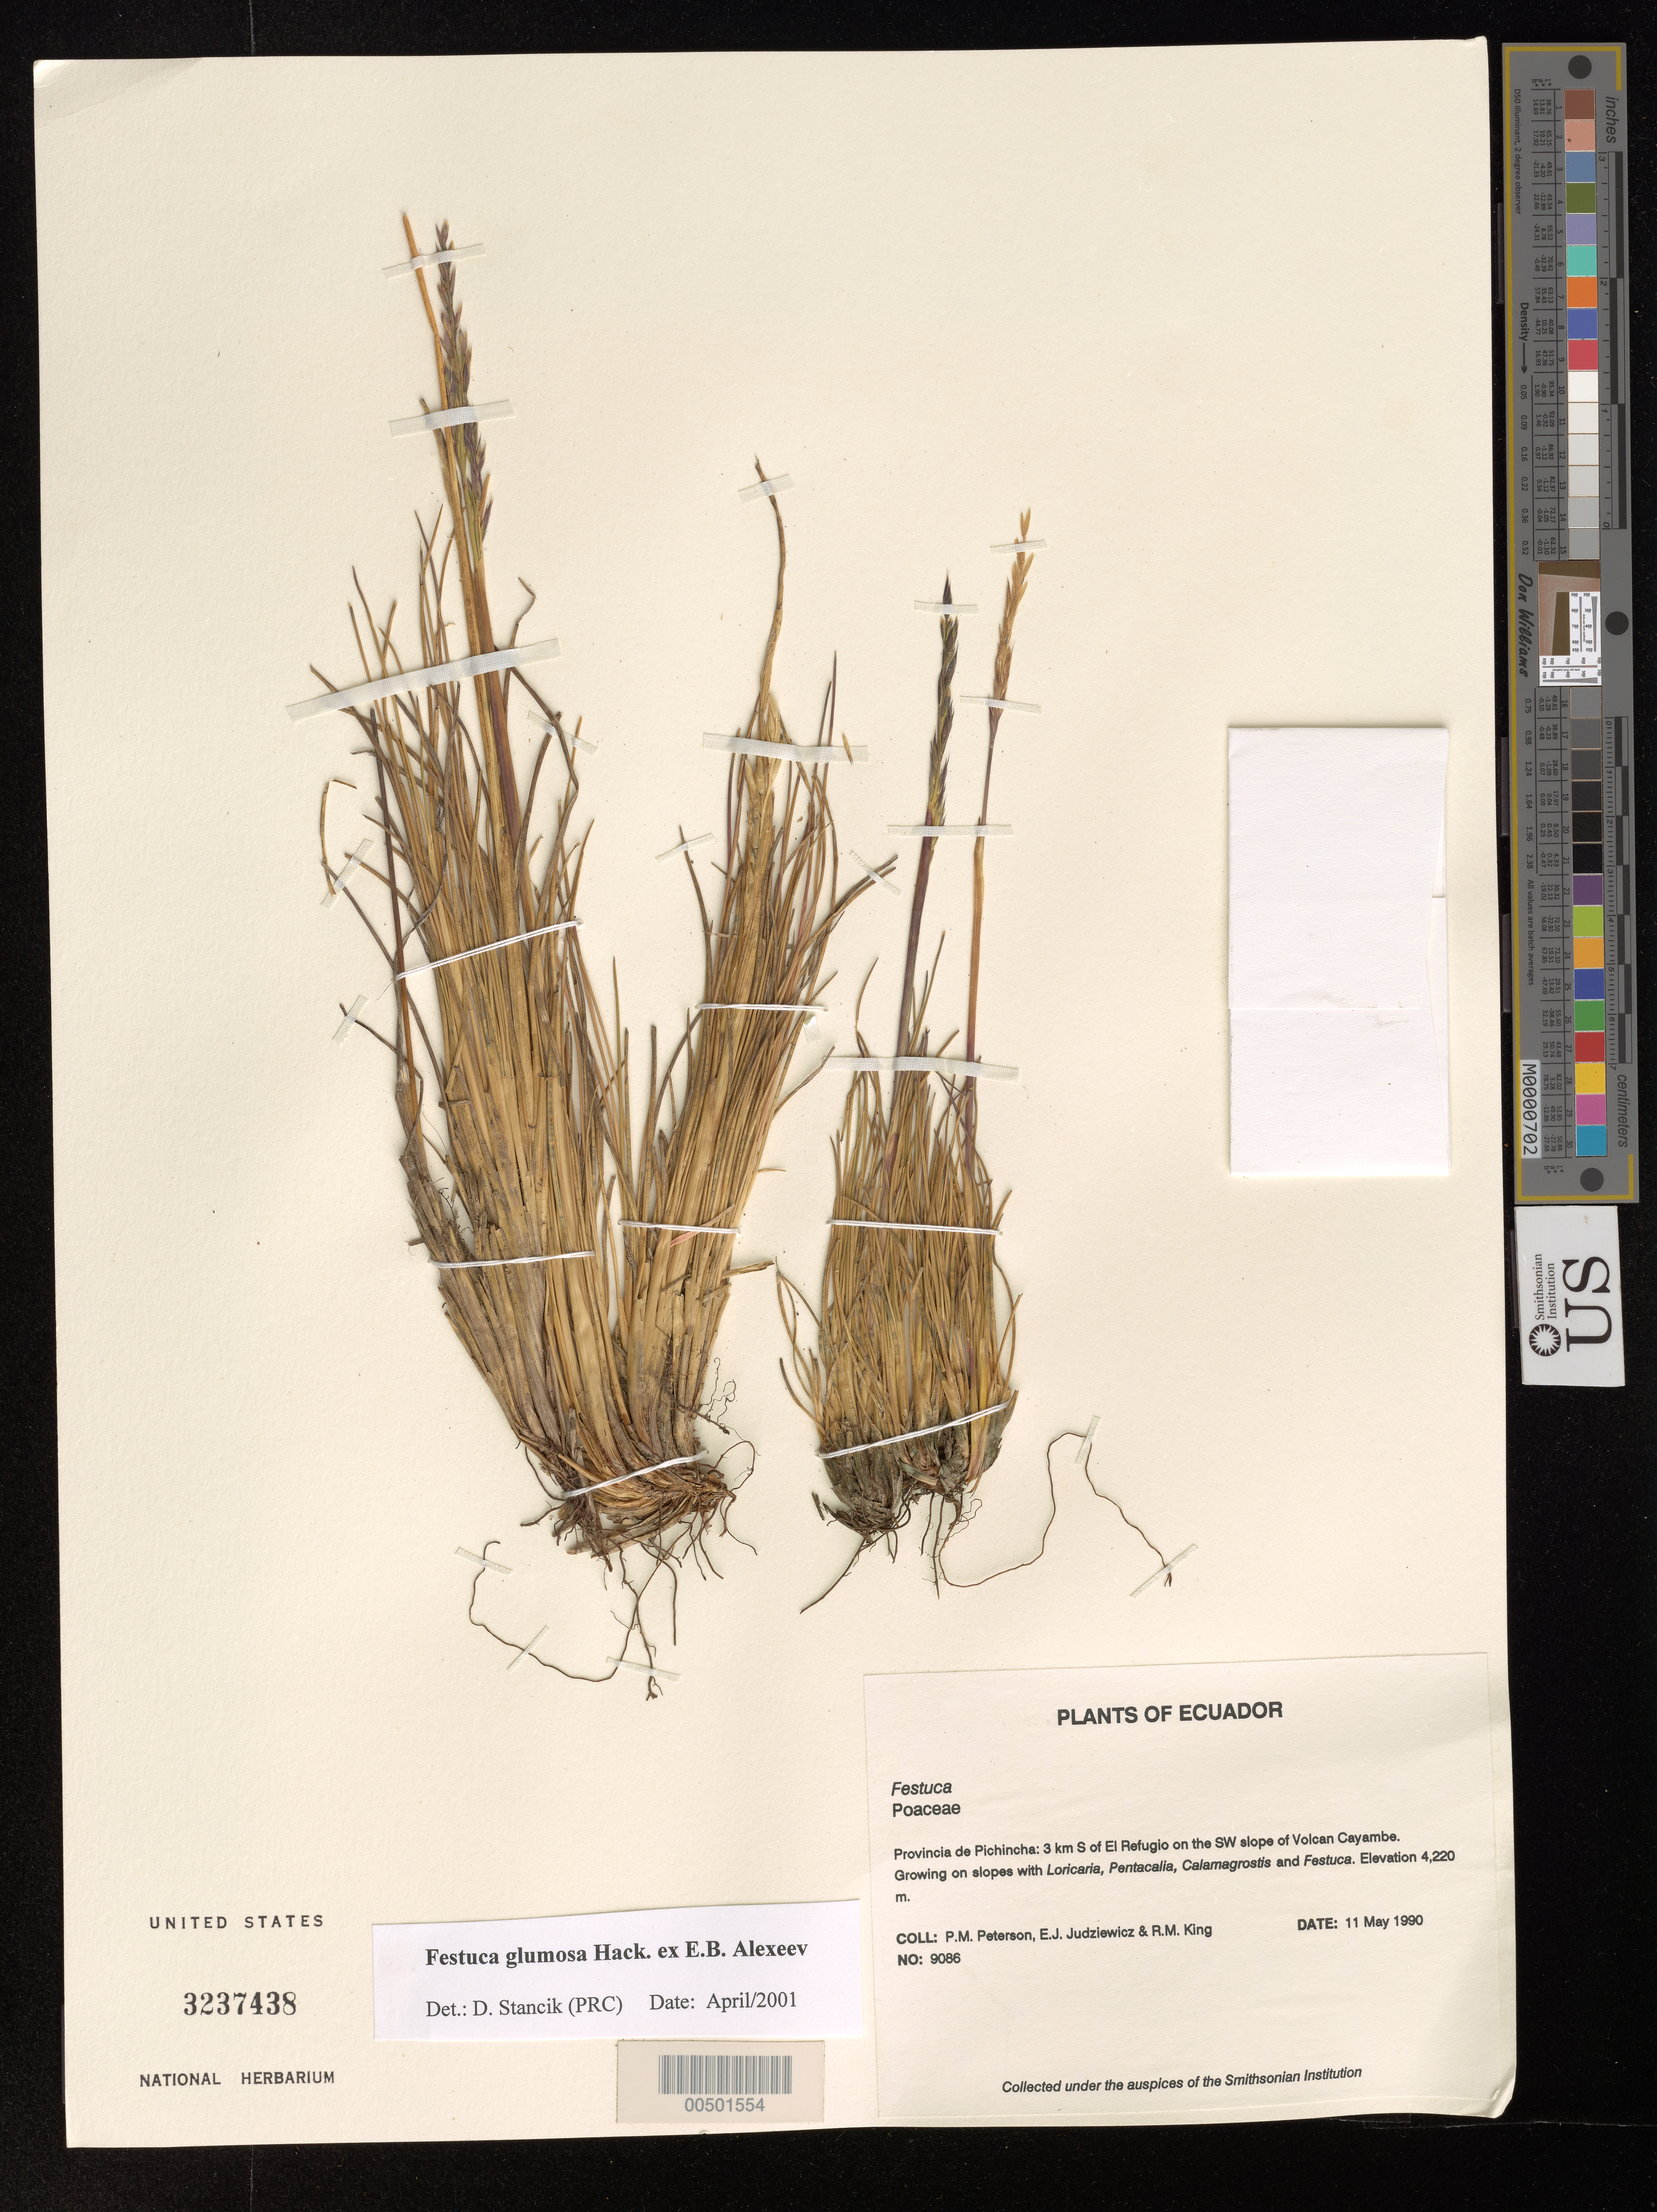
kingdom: Plantae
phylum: Tracheophyta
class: Liliopsida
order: Poales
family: Poaceae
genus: Festuca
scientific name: Festuca glumosa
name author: Hack. ex E.B. Alexeev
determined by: Stancik, D.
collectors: P. M. Peterson, E. J. Judziewicz & R. M. King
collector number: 09086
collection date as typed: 11 May 1990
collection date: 1990-05-11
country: Ecuador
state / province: Pichincha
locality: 3 km S of El Refugio on the SW slope of Volcan Cayambe.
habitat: Growing on slopes with Loricaria, Pentacalia, Calamagrostis and Festuca.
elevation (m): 4220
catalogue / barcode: US 3237438